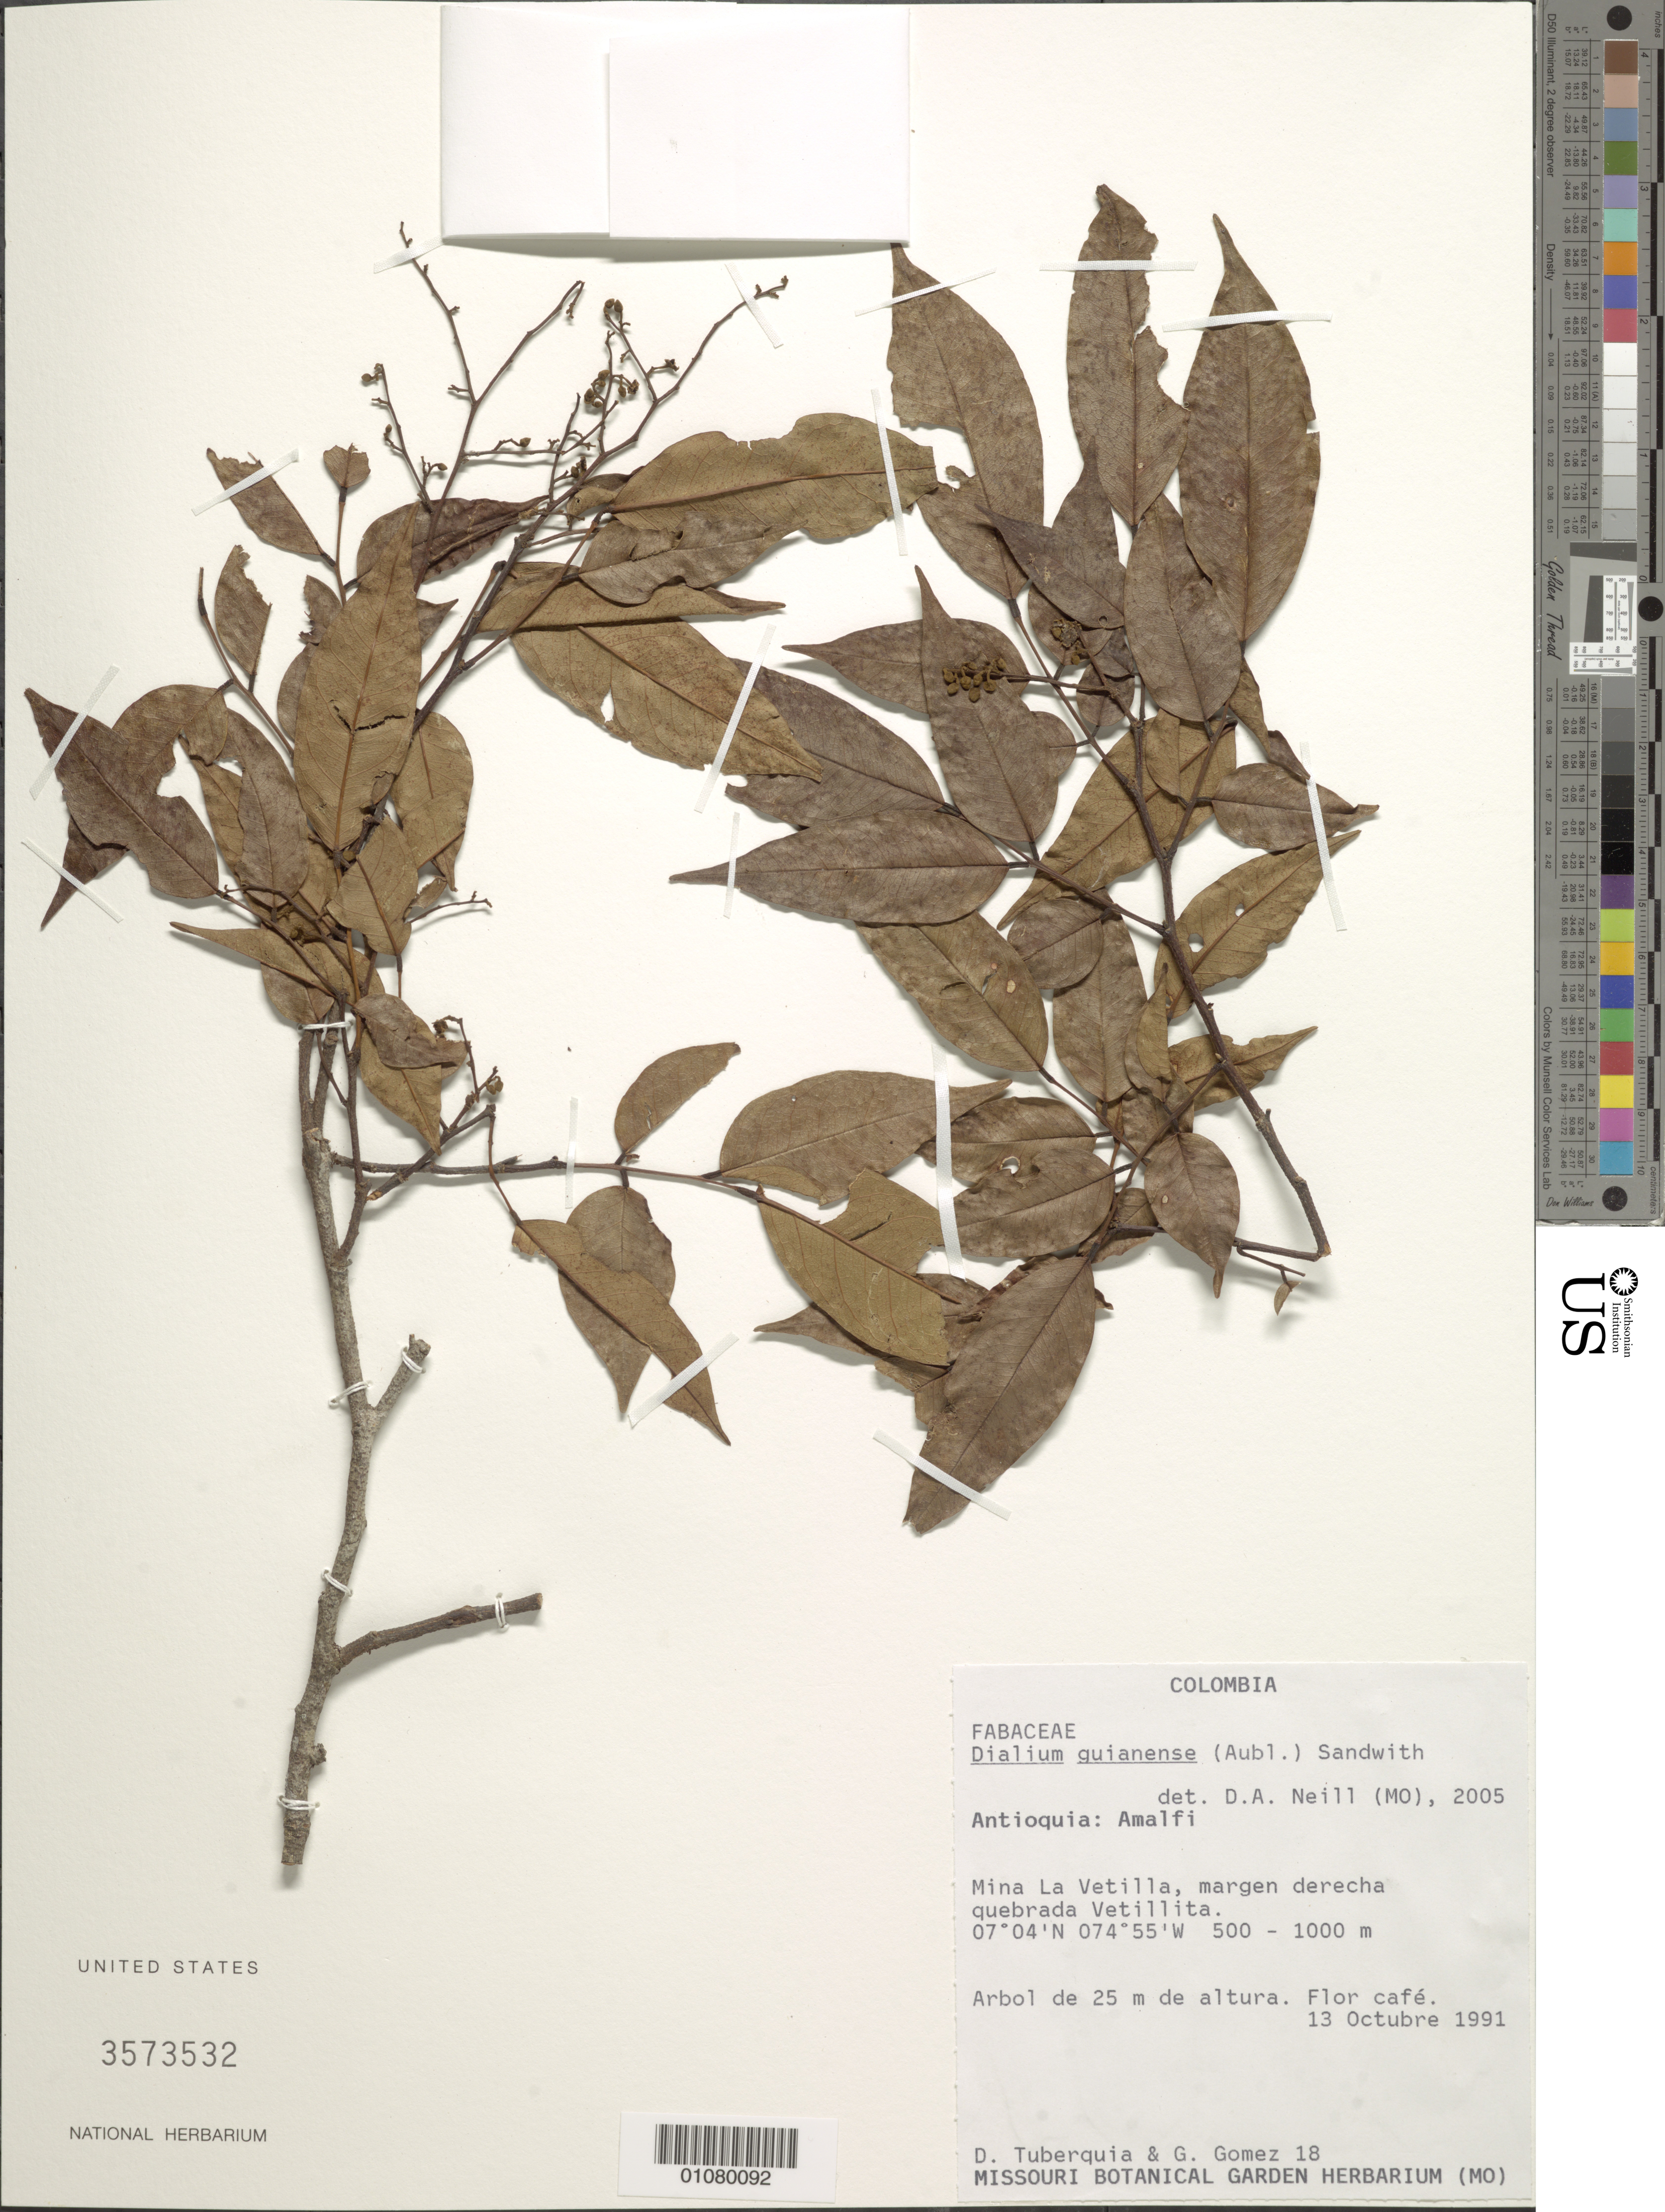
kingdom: Plantae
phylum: Tracheophyta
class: Magnoliopsida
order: Fabales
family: Fabaceae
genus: Dialium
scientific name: Dialium hexaestaminatum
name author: M.J. Falcão & Mansano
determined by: Falcão, Marcus J.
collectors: D. Tuberquia & G. Gomez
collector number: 18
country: Colombia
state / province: Antioquia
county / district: Amalfi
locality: Mina La Vetilla, margen derecha quebrada Vetillita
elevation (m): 500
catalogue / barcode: US 3573532